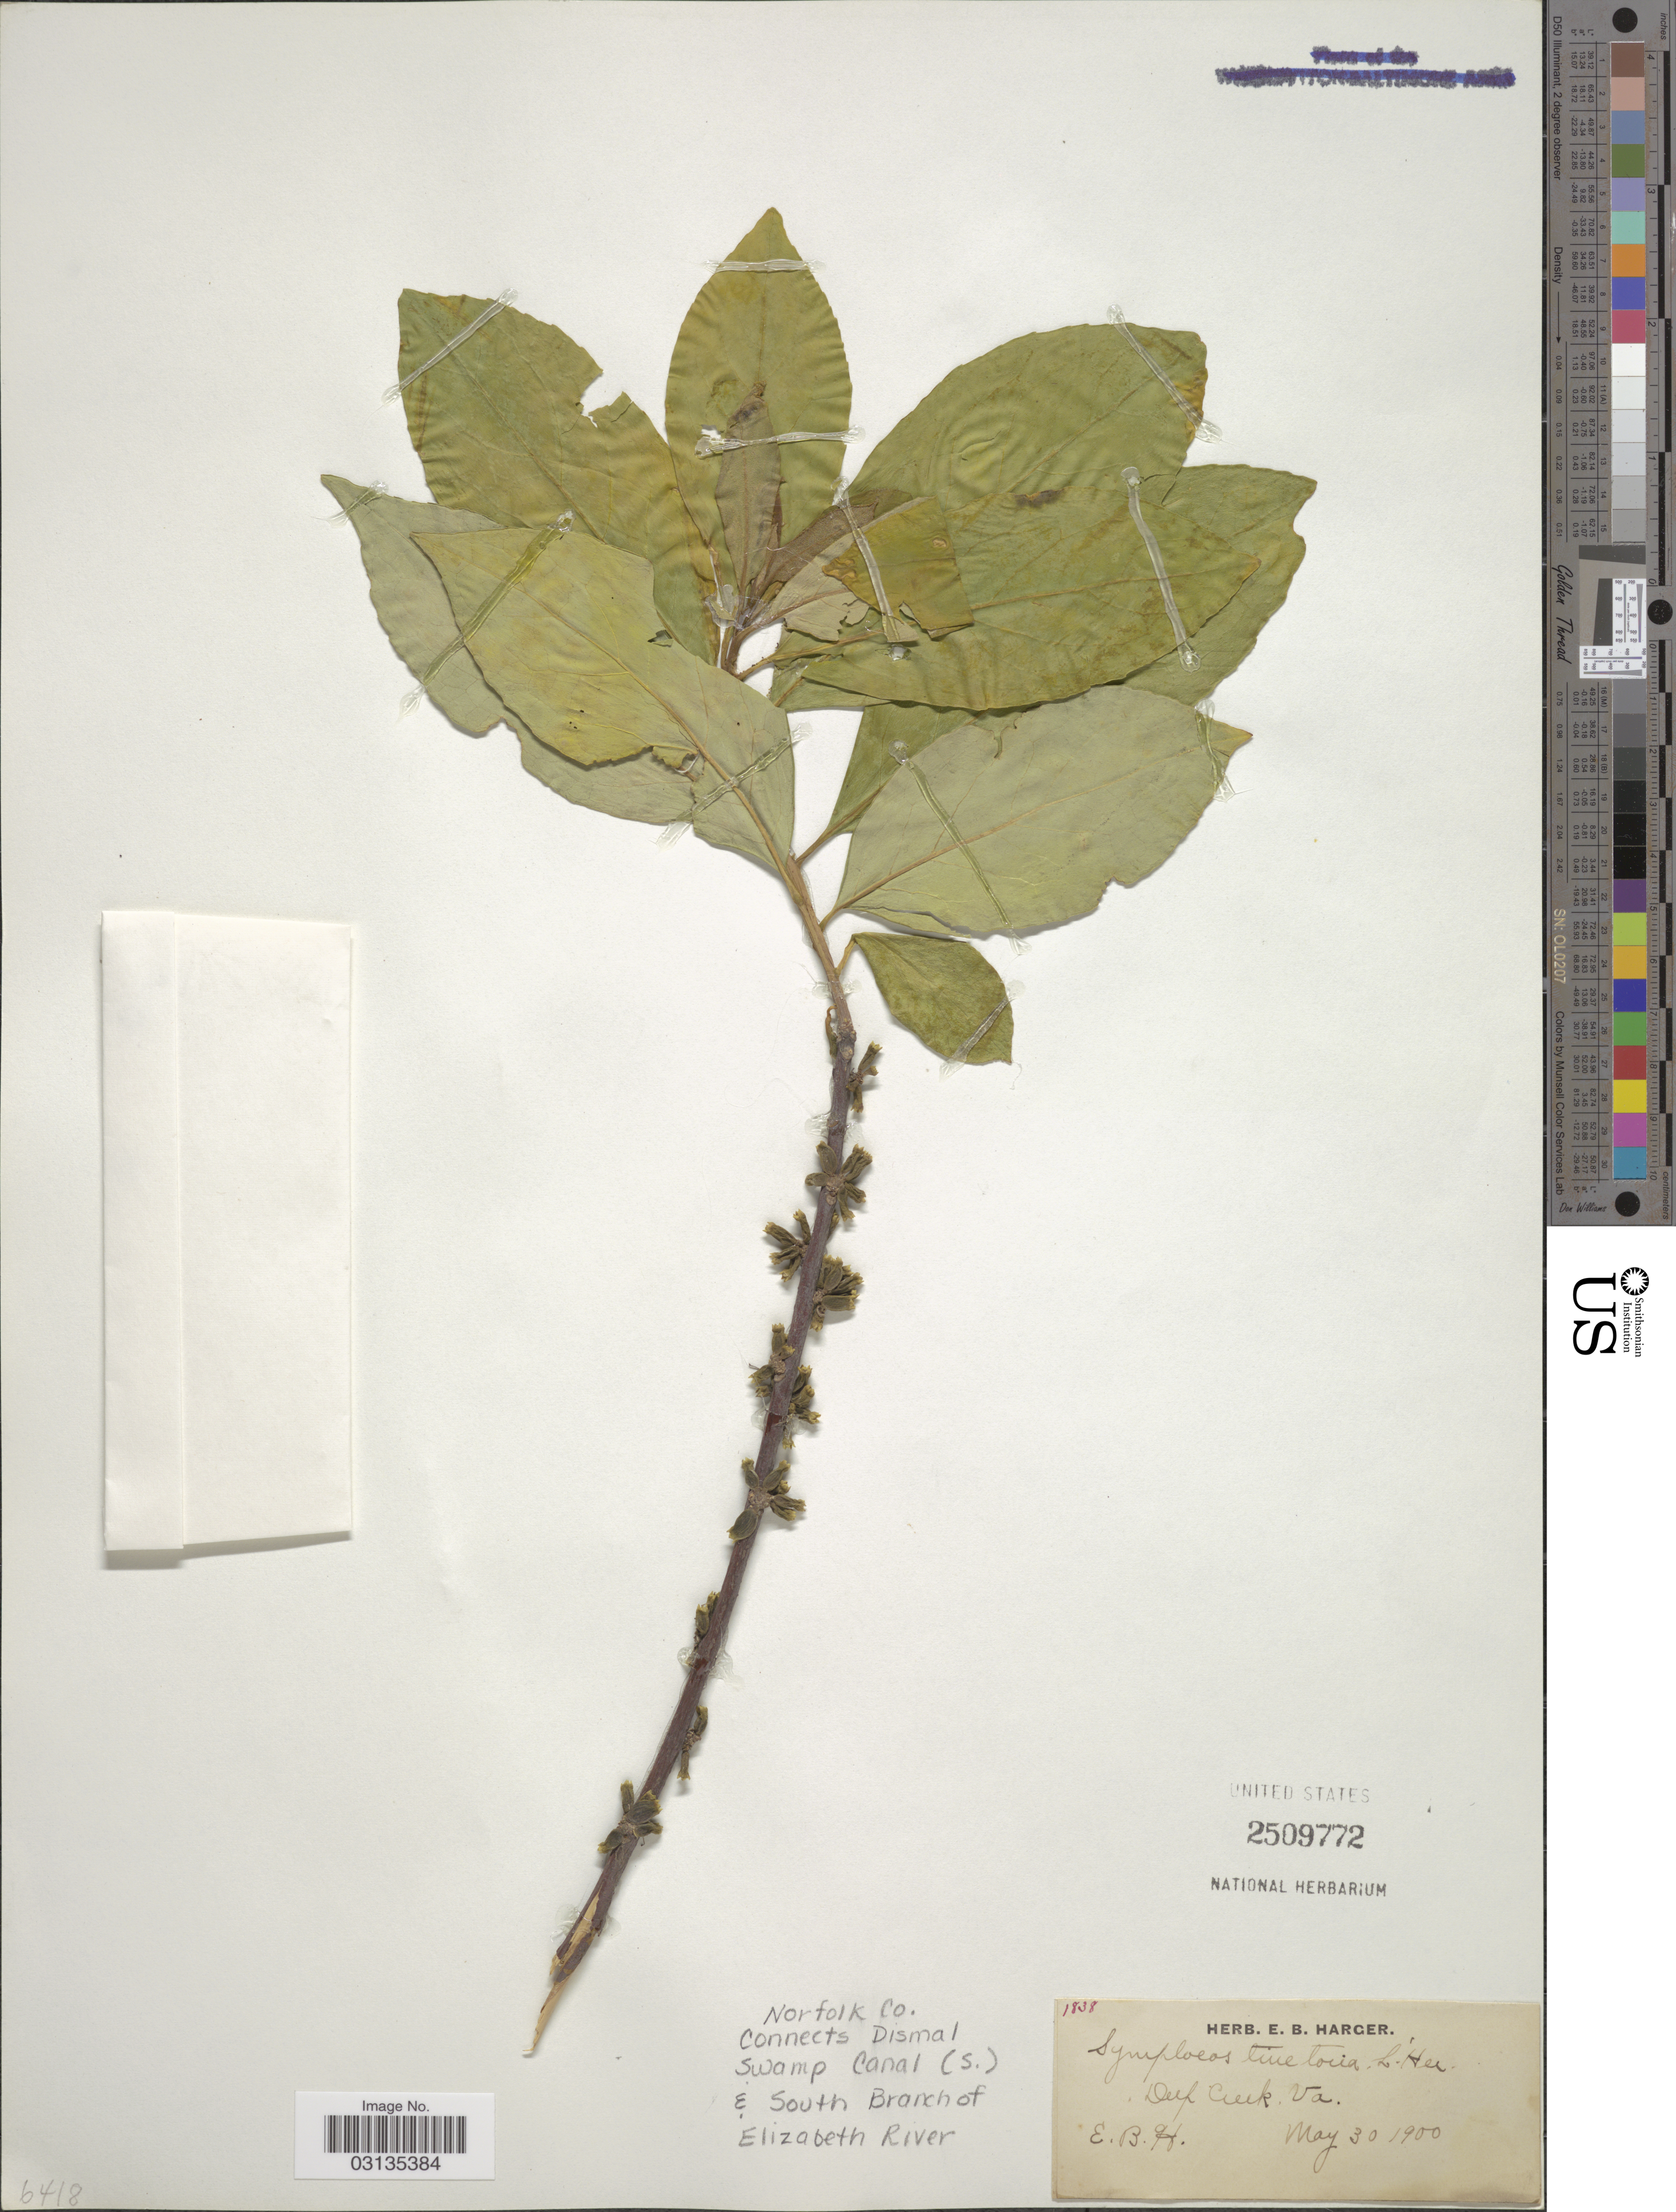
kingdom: Plantae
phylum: Tracheophyta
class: Magnoliopsida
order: Ericales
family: Symplocaceae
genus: Symplocos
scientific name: Symplocos tinctoria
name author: (L.) L'Hér.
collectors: E. B. Harger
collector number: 1831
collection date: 1900-05-30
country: United States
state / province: Virginia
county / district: City of Norfolk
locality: Deep Creek. Norfolk Co., Connects Dismal, Swamp Canal (S.), E. South Branch of Elizabeth River.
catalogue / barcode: US 2509772